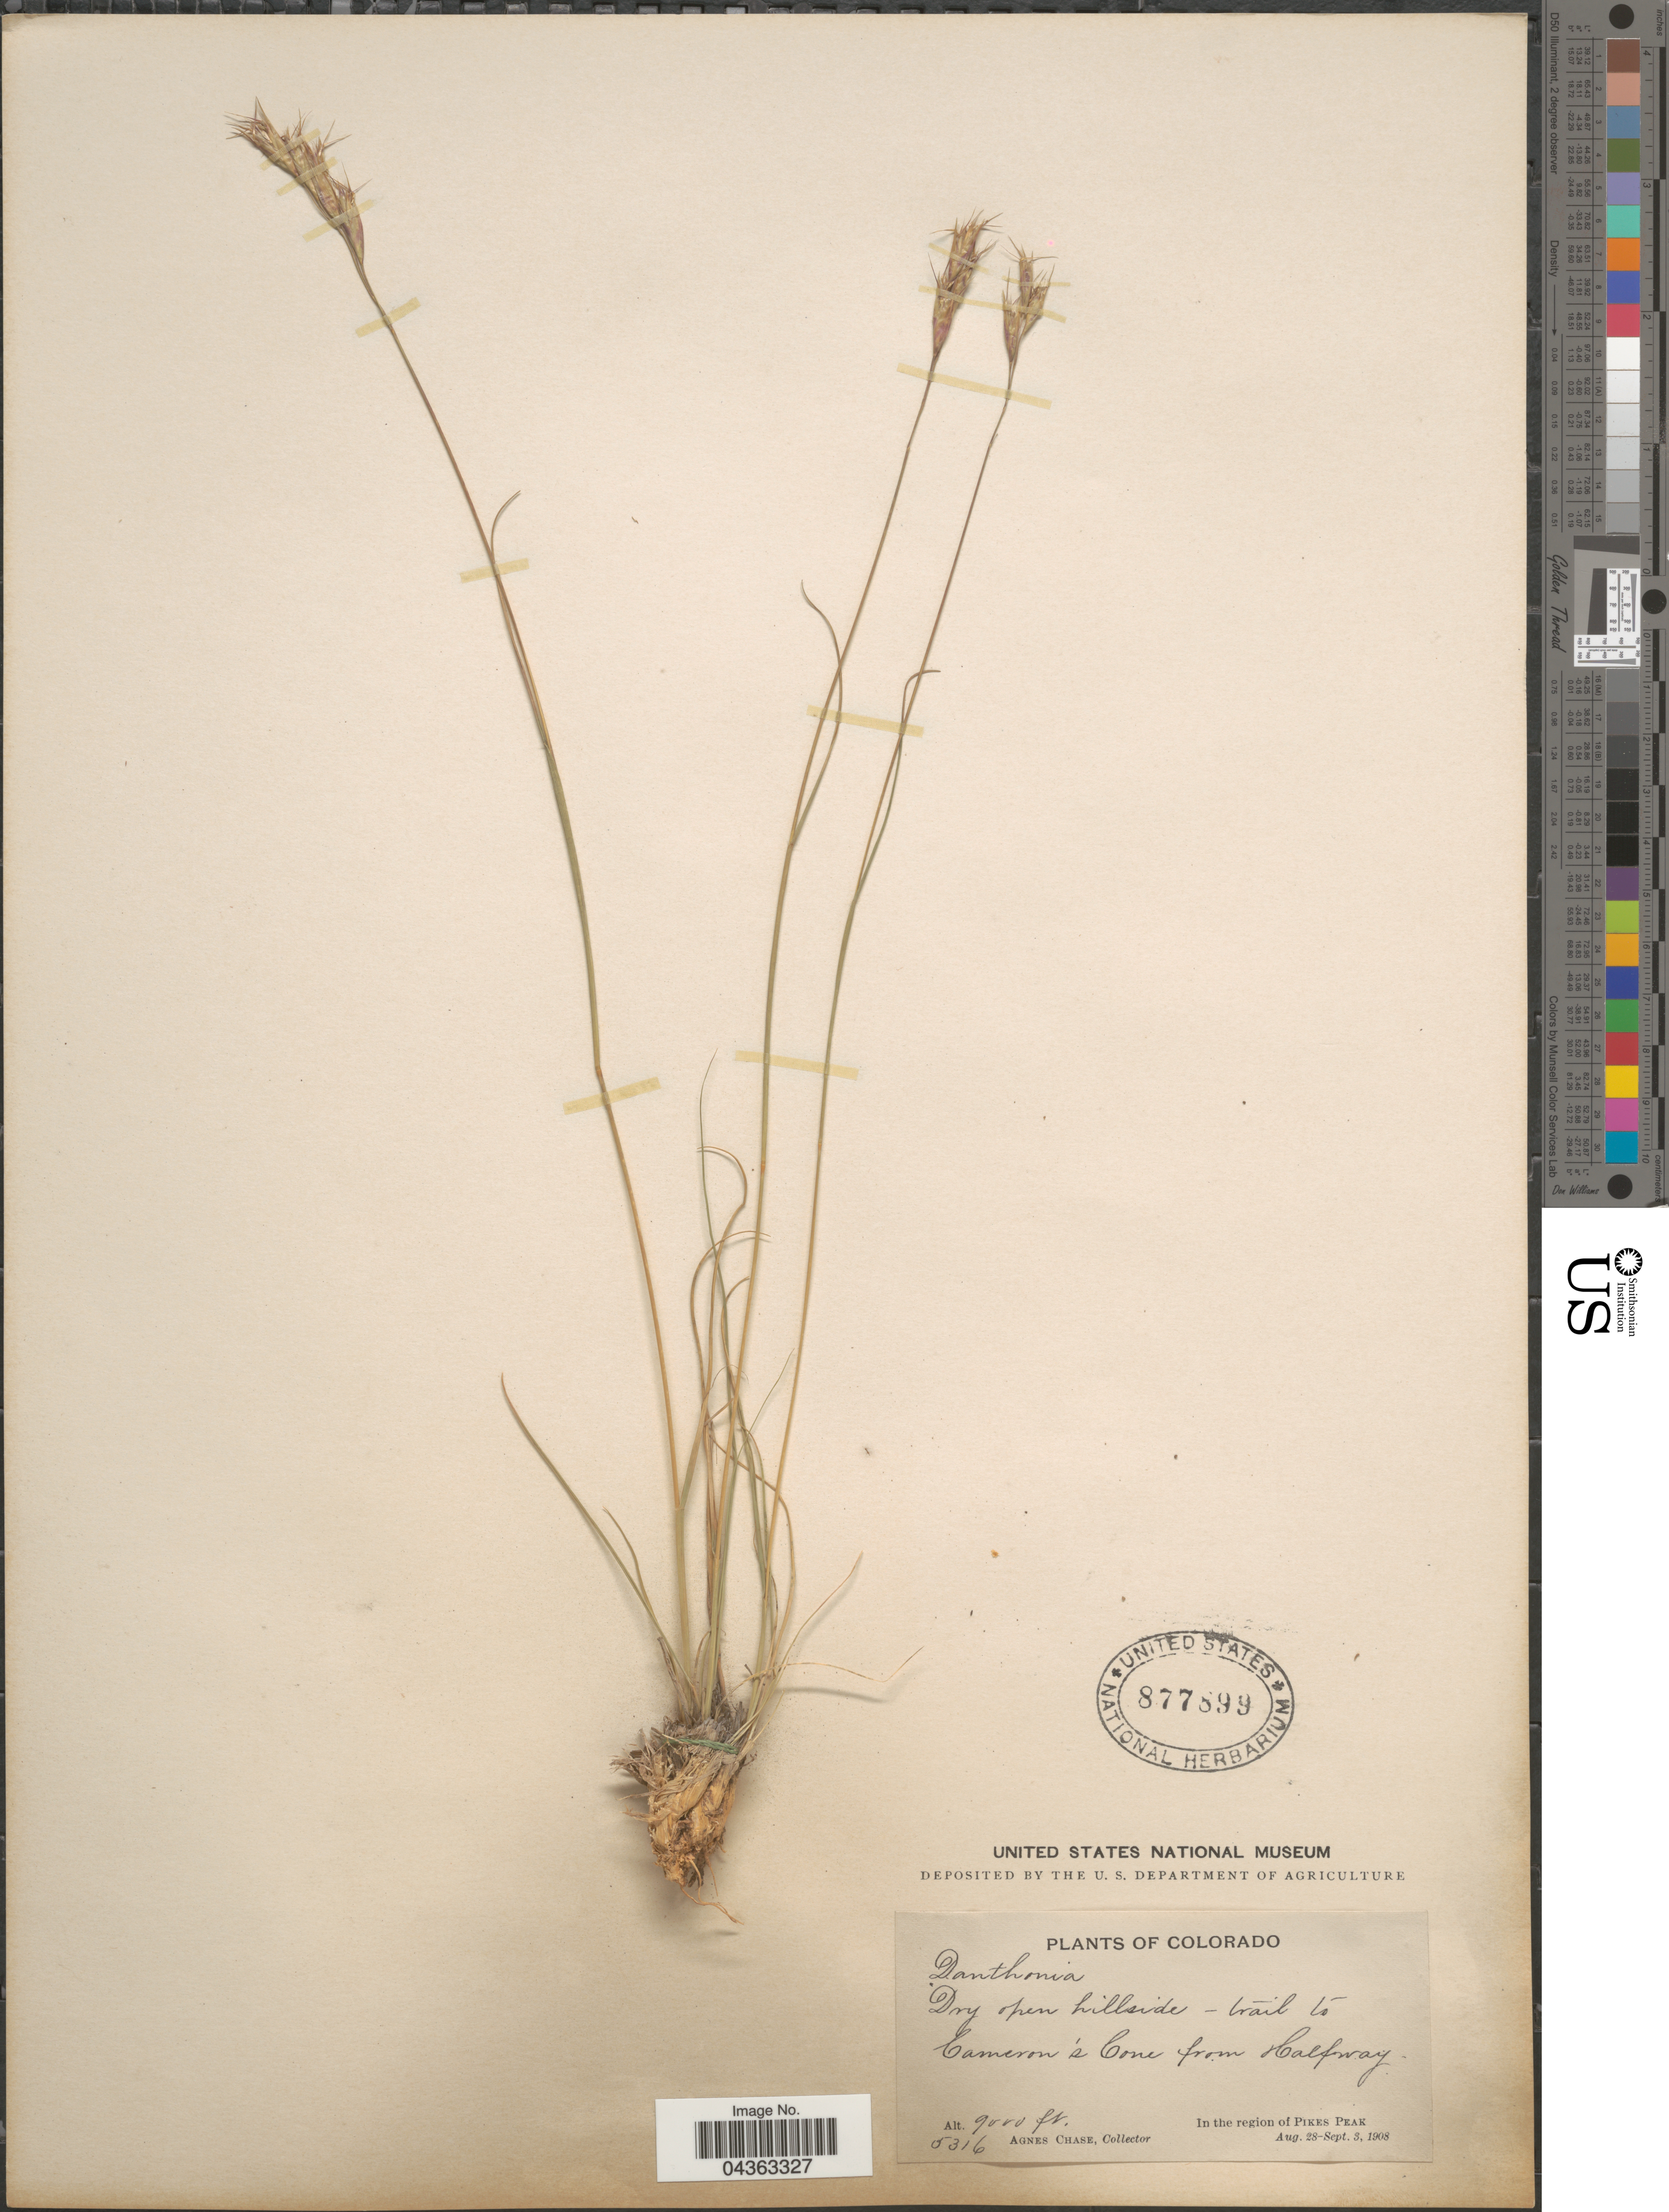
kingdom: Plantae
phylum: Tracheophyta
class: Liliopsida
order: Poales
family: Poaceae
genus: Danthonia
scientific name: Danthonia intermedia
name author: Vasey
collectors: A. Chase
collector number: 5316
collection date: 1908-08-28/1908-09-03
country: United States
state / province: Colorado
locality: Dry open hillside - trail to Cameron's Cone from Halfway. In the region of Pikes Peak.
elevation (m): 2743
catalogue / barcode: US 877899